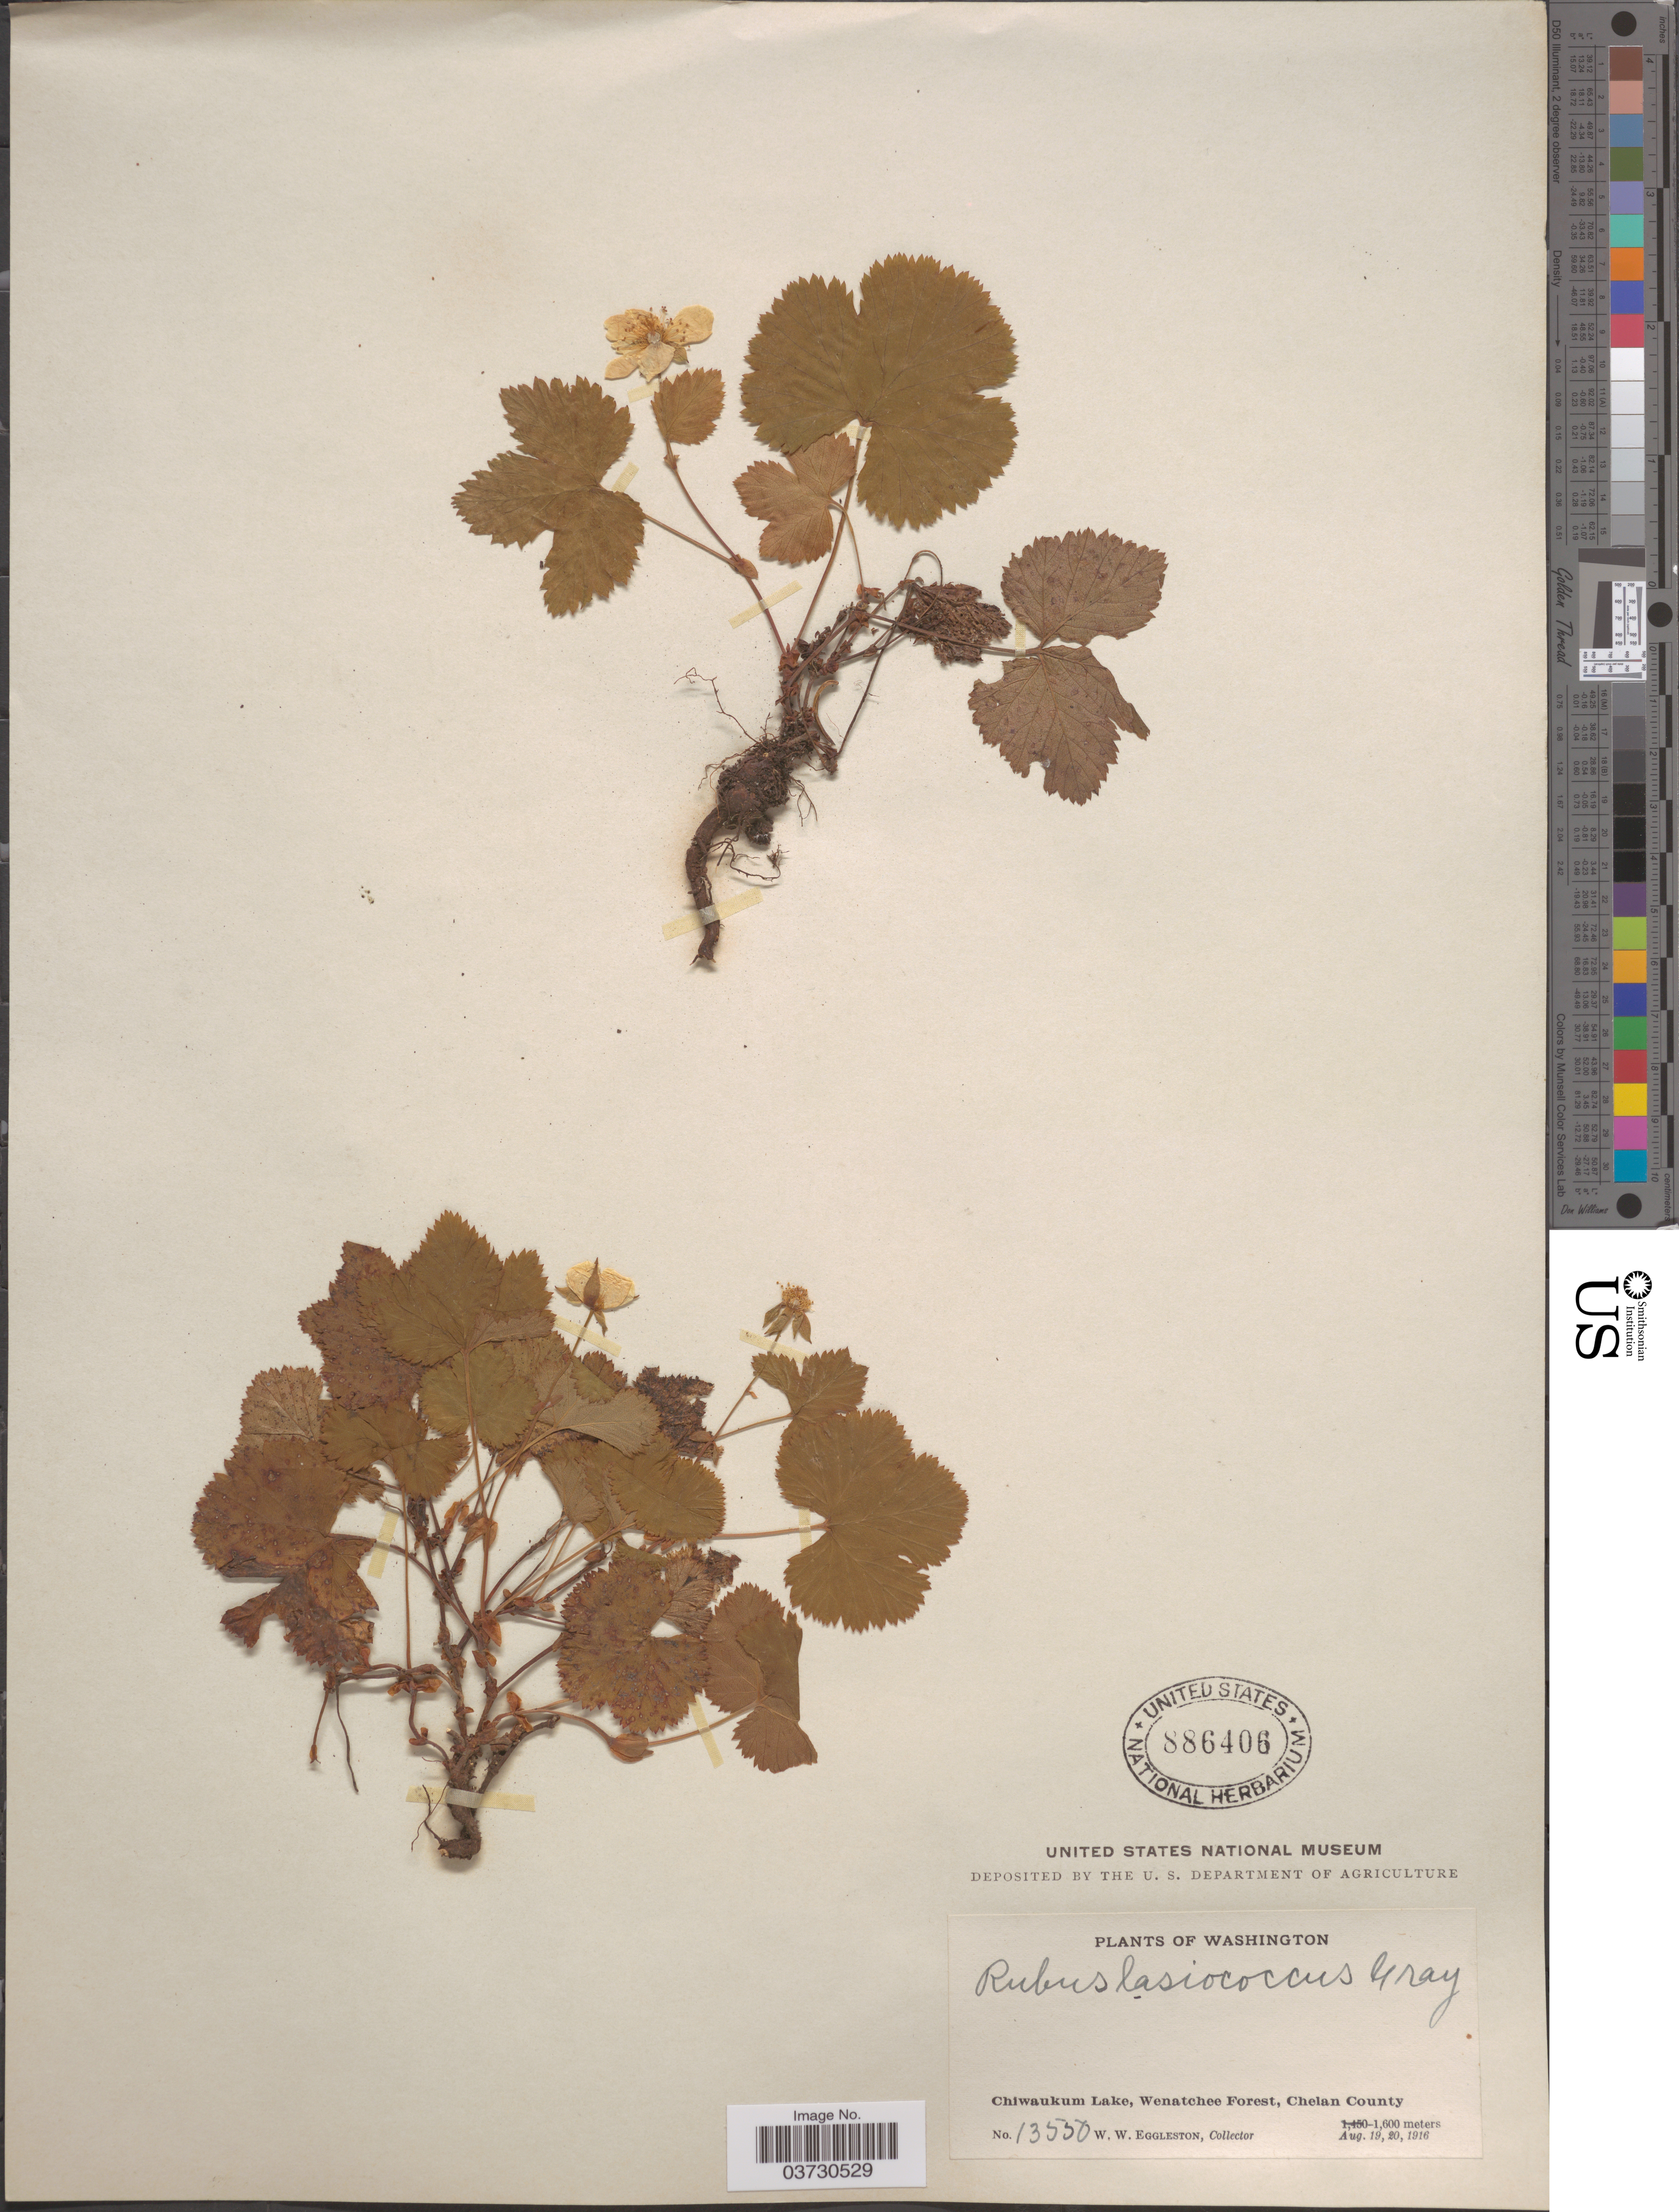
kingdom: Plantae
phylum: Tracheophyta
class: Magnoliopsida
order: Rosales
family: Rosaceae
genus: Rubus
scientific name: Rubus lasiococcus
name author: A. Gray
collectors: W. W. Eggleston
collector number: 13550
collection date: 1916-08-19/1916-08-20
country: United States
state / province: Washington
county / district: Chelan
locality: Chiwaukum Lake, Wenatchee Forest, Chelan County.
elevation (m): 1600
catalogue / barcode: US 886406